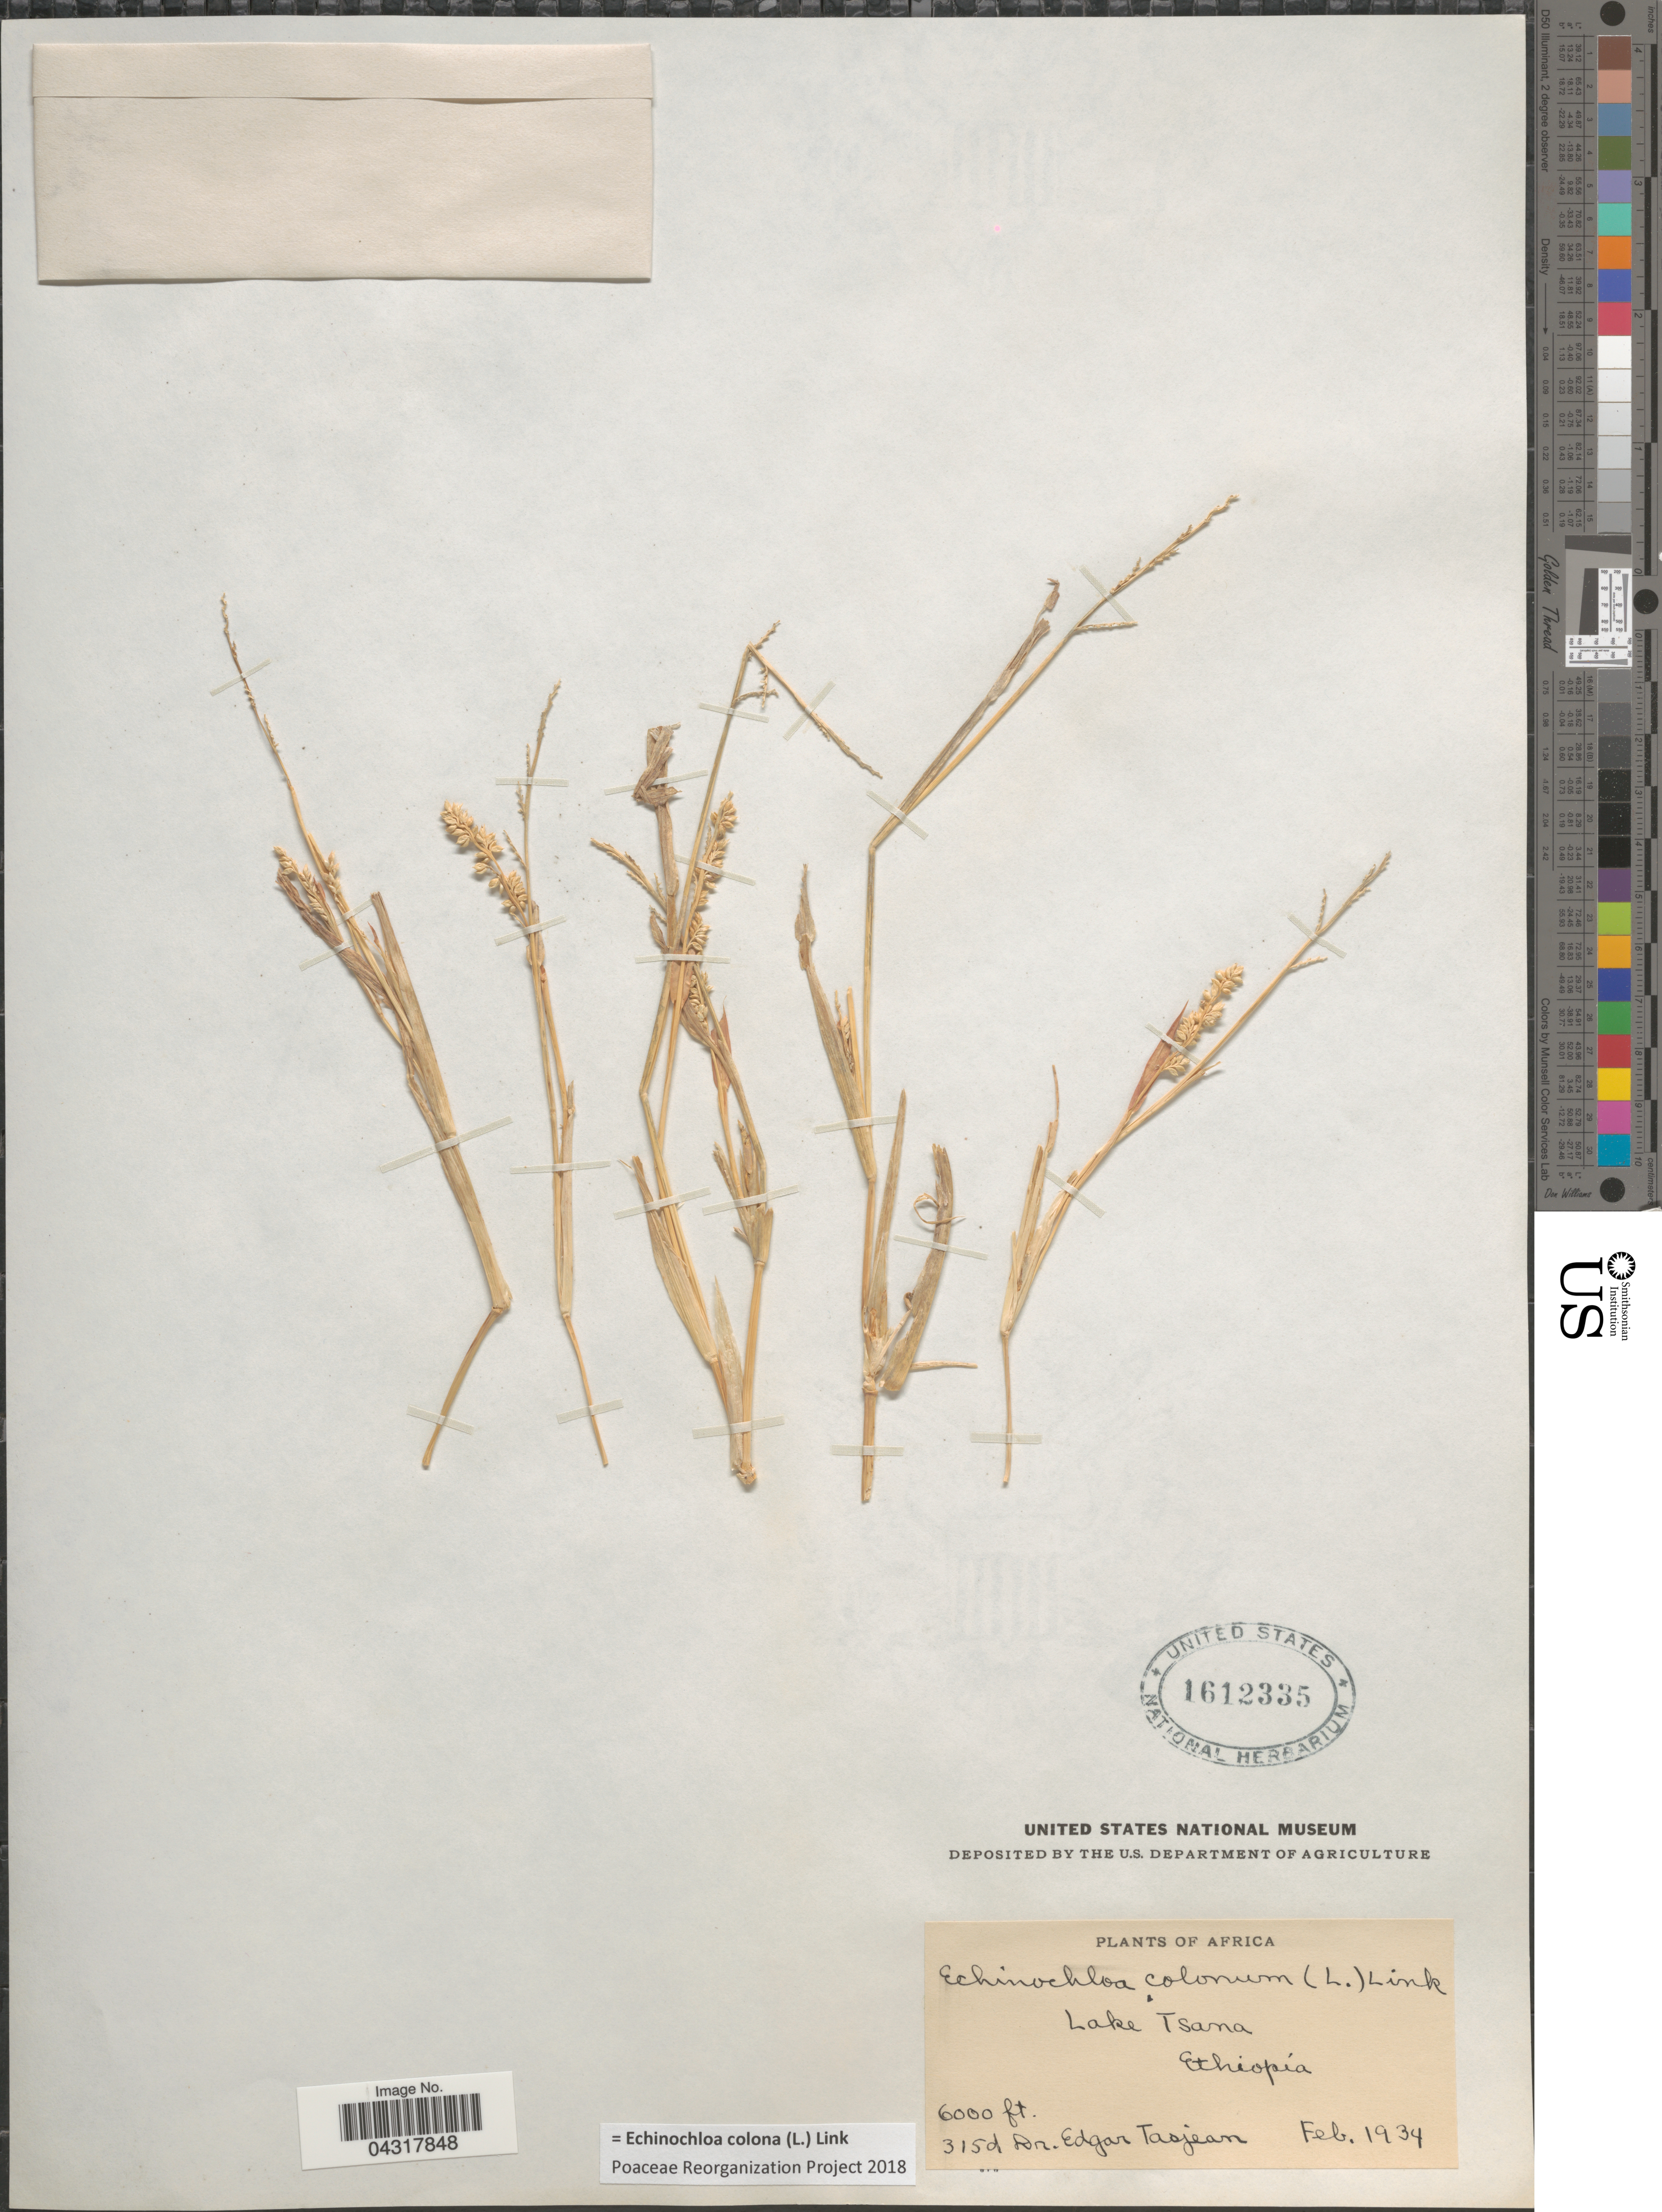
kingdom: Plantae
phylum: Tracheophyta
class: Liliopsida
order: Poales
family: Poaceae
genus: Echinochloa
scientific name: Echinochloa colona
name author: (L.) Link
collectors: E. Tasjean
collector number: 315d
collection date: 1934-02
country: Ethiopia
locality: Lake Tsana.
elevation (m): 1829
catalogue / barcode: US 1612335